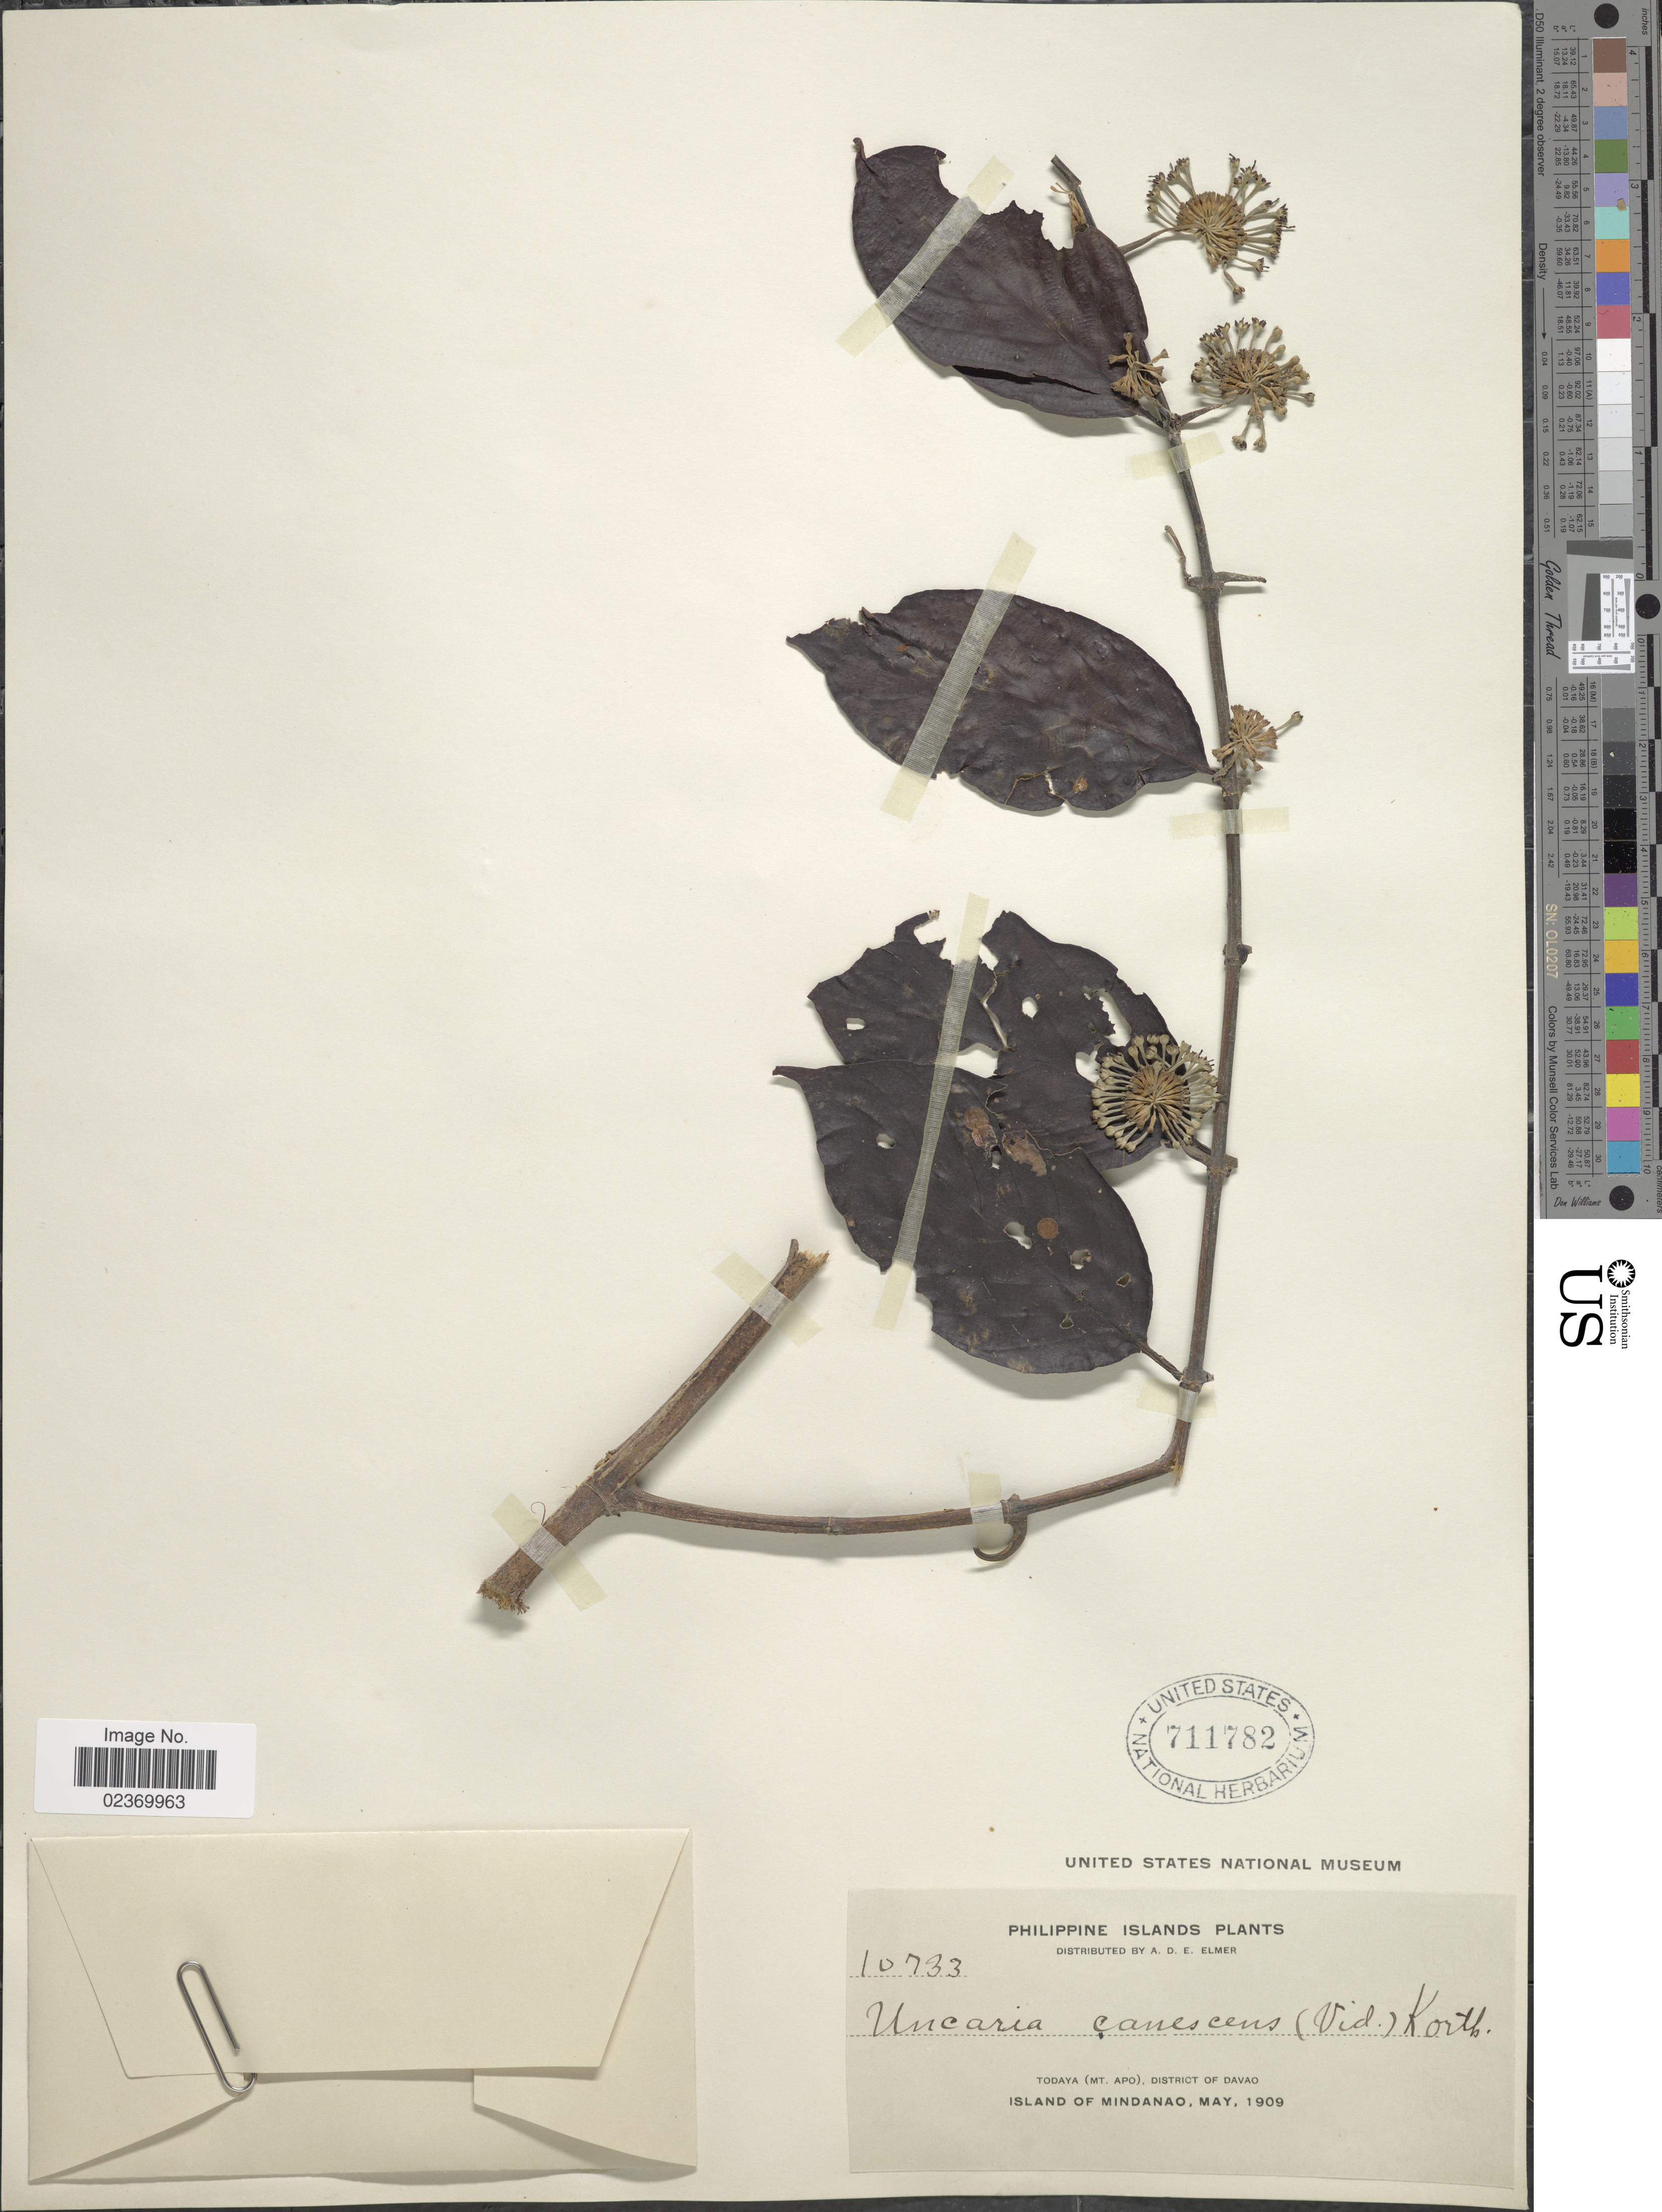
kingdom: Plantae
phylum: Tracheophyta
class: Magnoliopsida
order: Gentianales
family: Rubiaceae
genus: Uncaria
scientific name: Uncaria canescens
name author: Korth.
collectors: A. D. E. Elmer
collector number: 10733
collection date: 1909-05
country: Philippines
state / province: Davao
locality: Philippine Islands, Todaya (Mt. Apo) District of Davao, Island of Mindanao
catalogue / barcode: US 711782